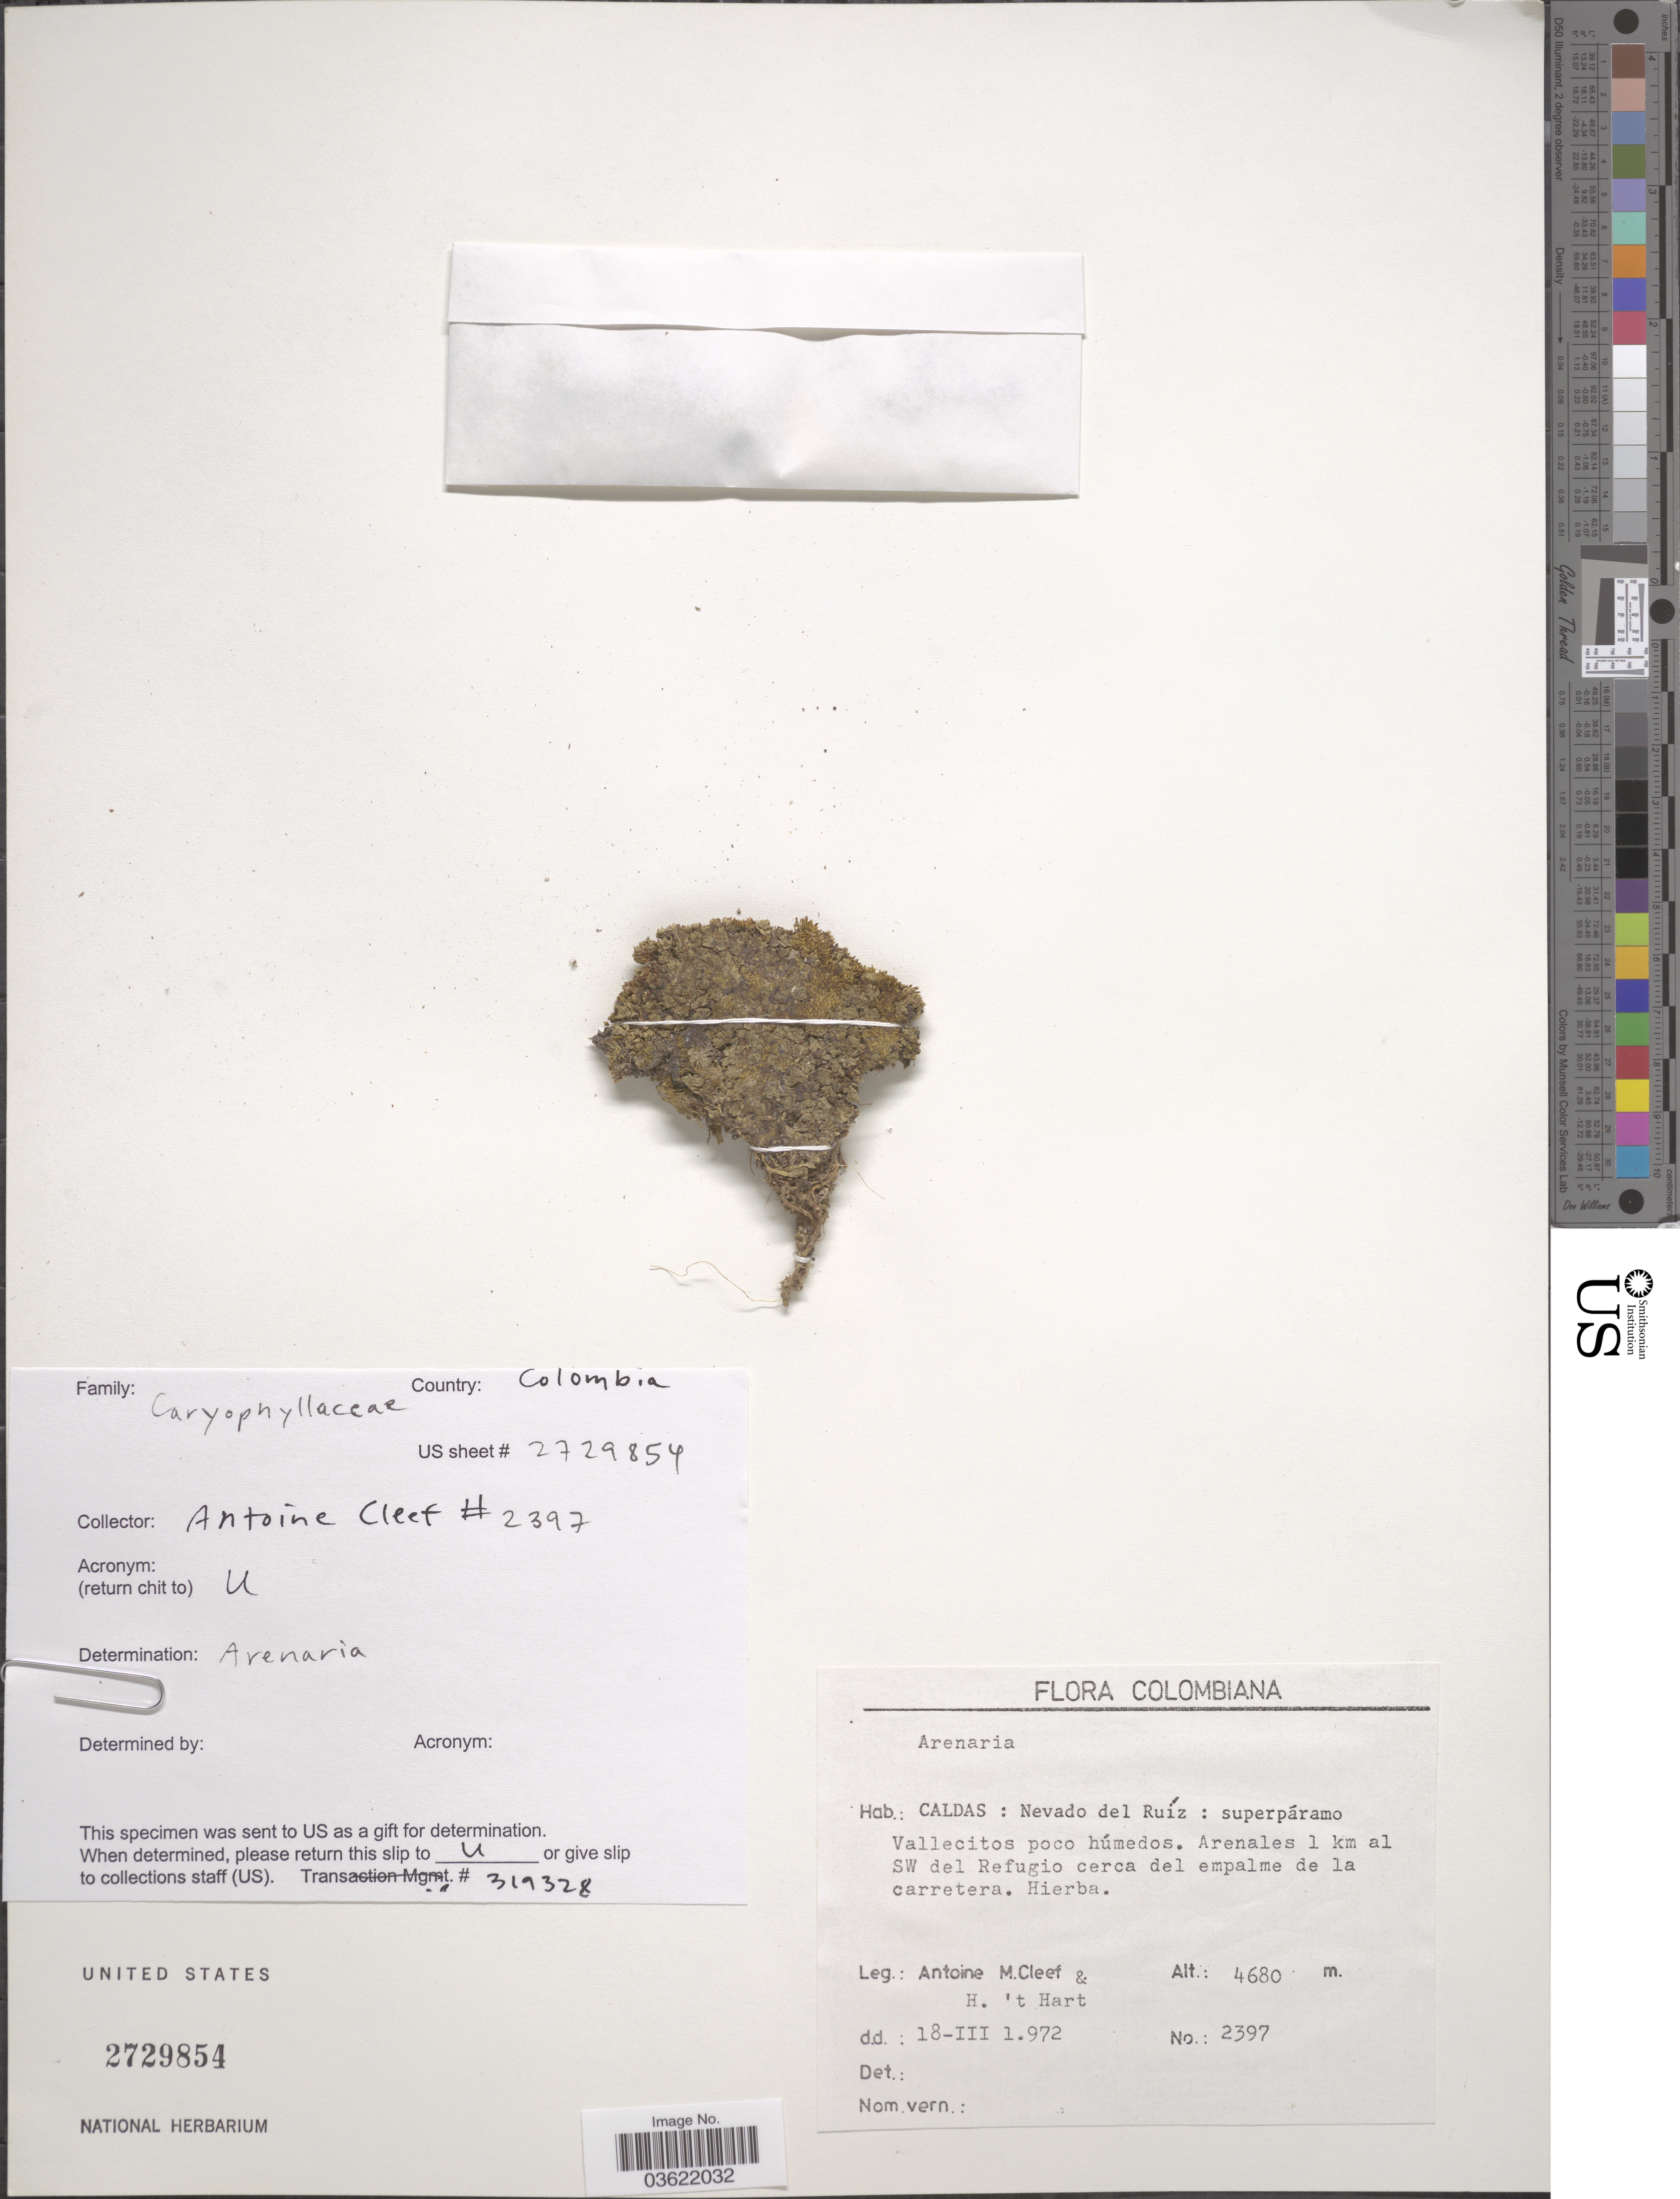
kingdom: Plantae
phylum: Tracheophyta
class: Magnoliopsida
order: Caryophyllales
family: Caryophyllaceae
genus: Arenaria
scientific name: Arenaria sp.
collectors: A. M. Cleef & H. Hart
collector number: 2397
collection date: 1972-03-18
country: Colombia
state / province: Caldas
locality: Nevado del Ruíz: superpáramo. Arenales 1 km al SW del Refugio cerca del empalme de la carretera.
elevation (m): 4680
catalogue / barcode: US 2729854